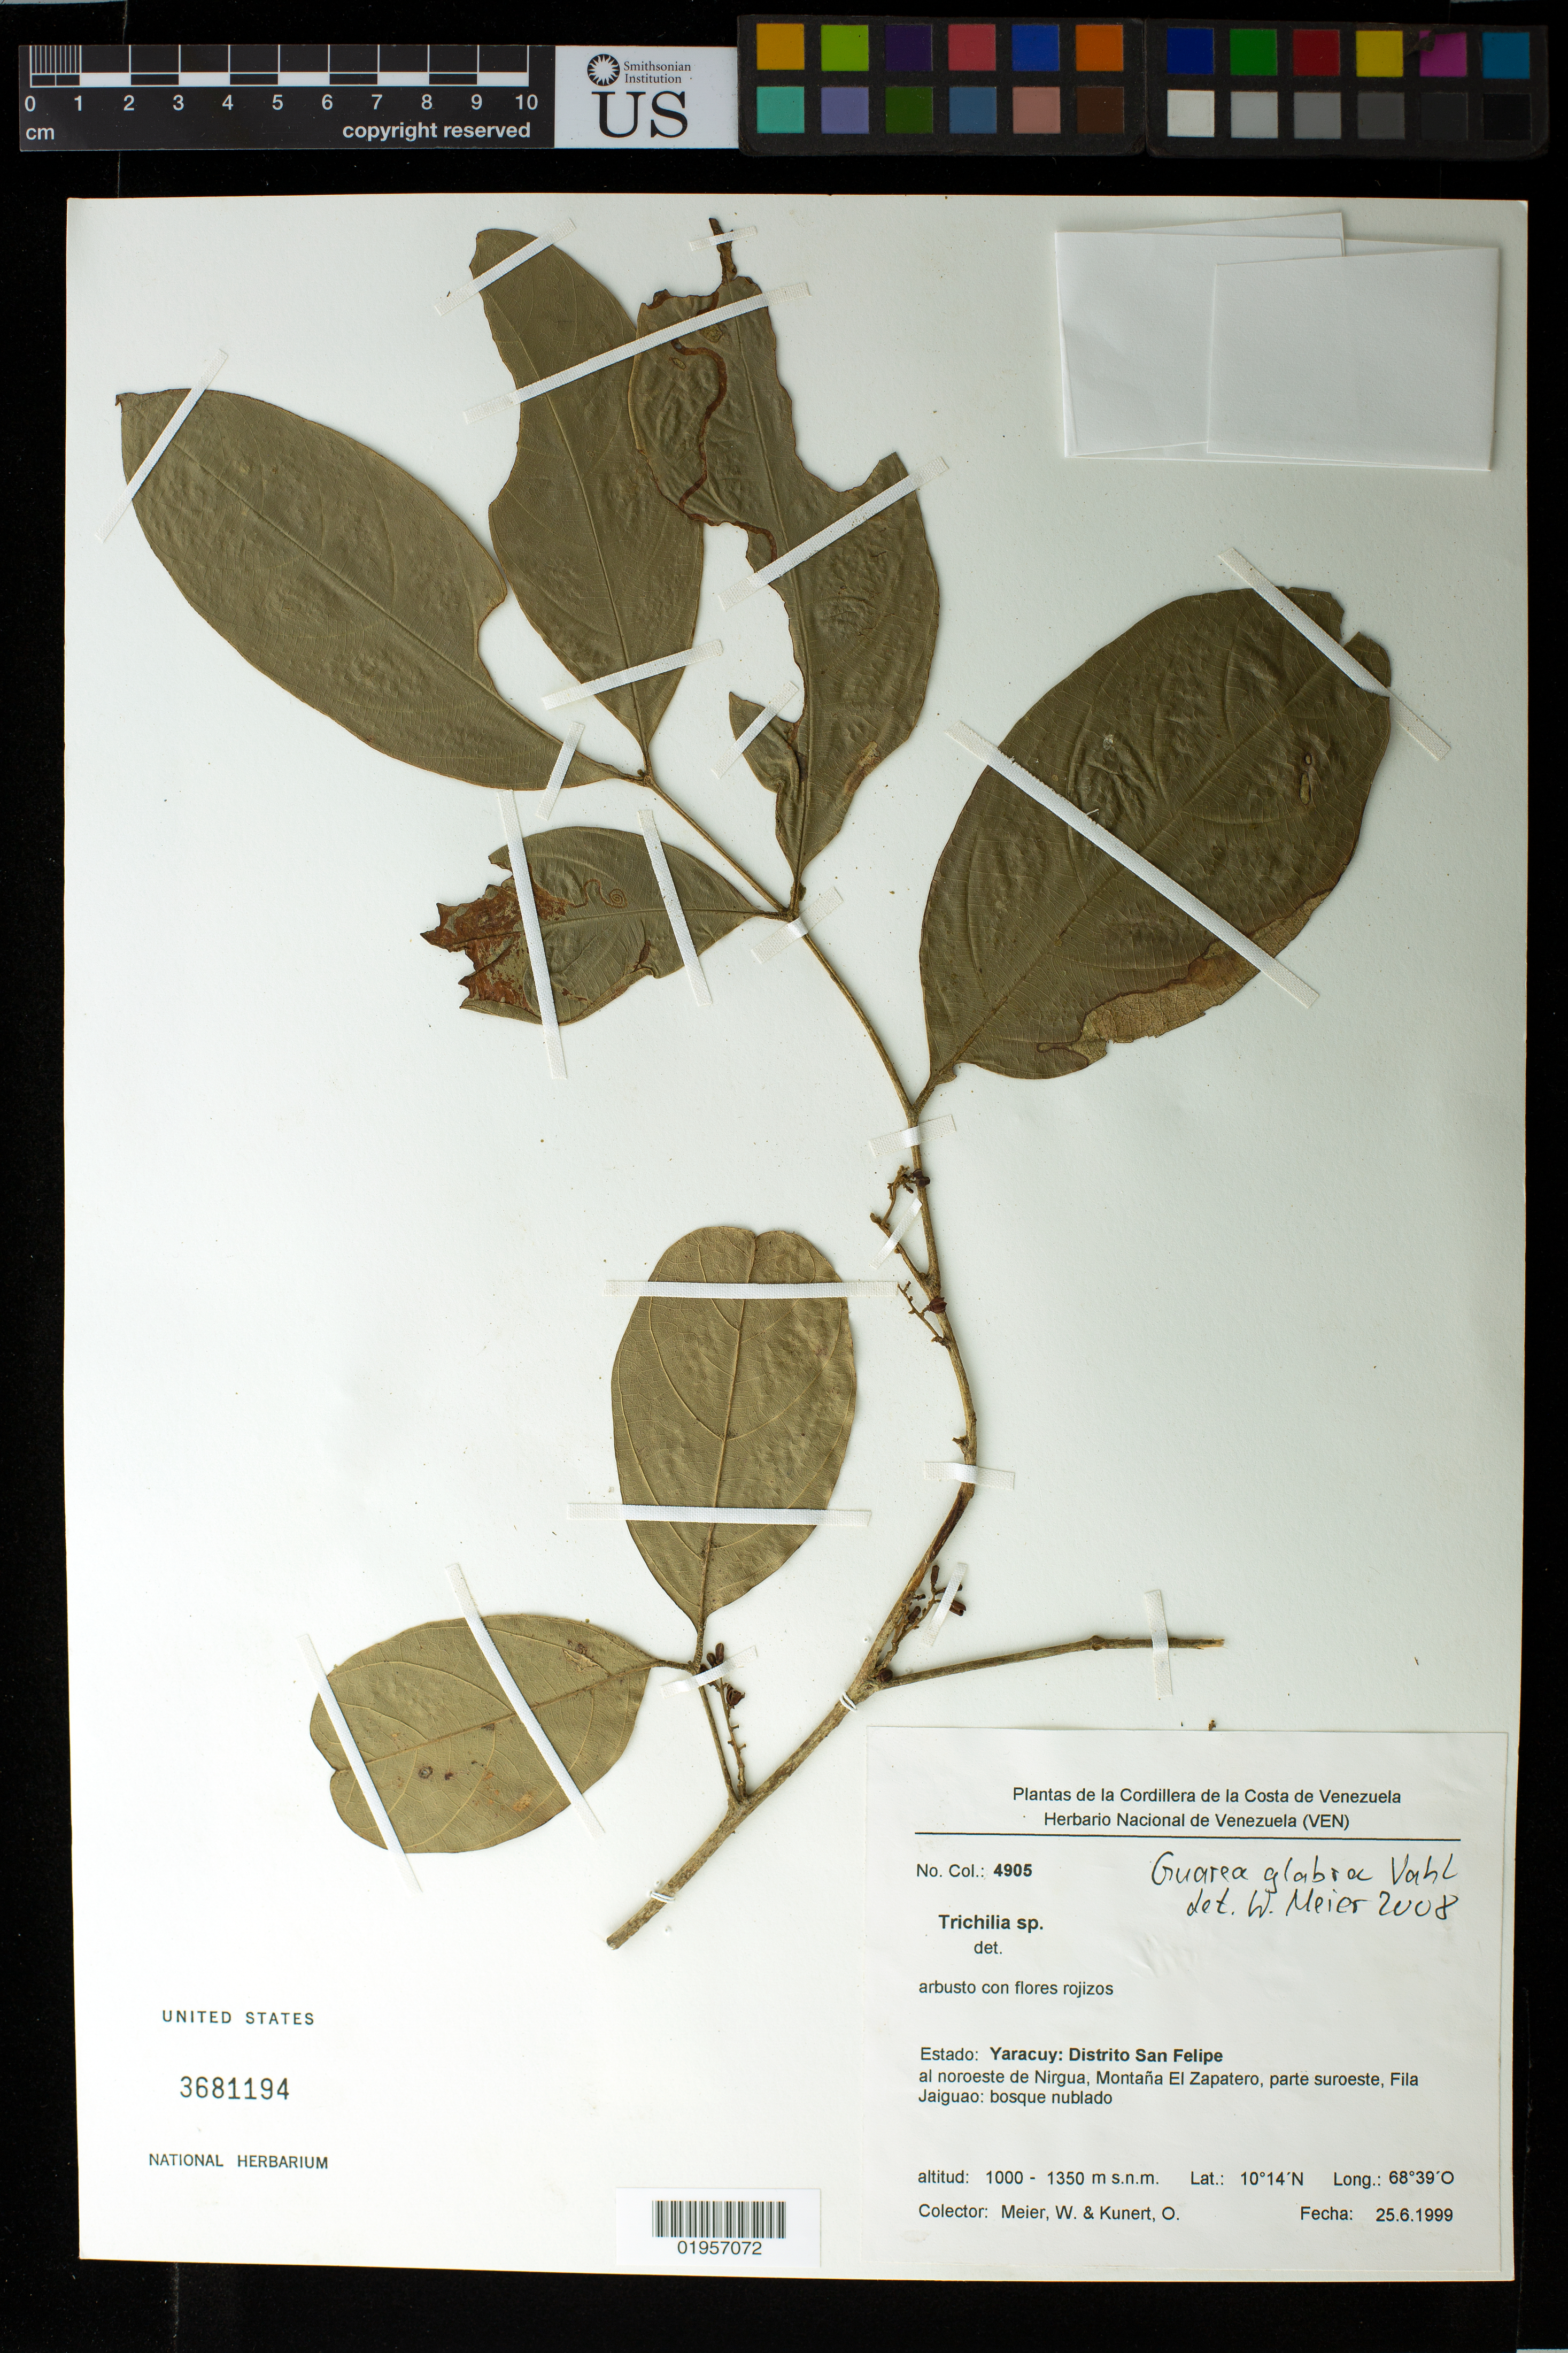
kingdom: Plantae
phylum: Tracheophyta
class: Magnoliopsida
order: Sapindales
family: Meliaceae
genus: Trichilia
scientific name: Trichilia sp.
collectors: W. Meier & O. Kunert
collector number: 4905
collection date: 1999-06-25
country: Venezuela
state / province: Yaracuy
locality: Estado Yaracuy: Distrito San Felipe. al noroest de Nirgua, Montana El Zapatero , parte suroeste, Fila Jaiguao: bosque nublado.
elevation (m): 1000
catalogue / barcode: US 3681194